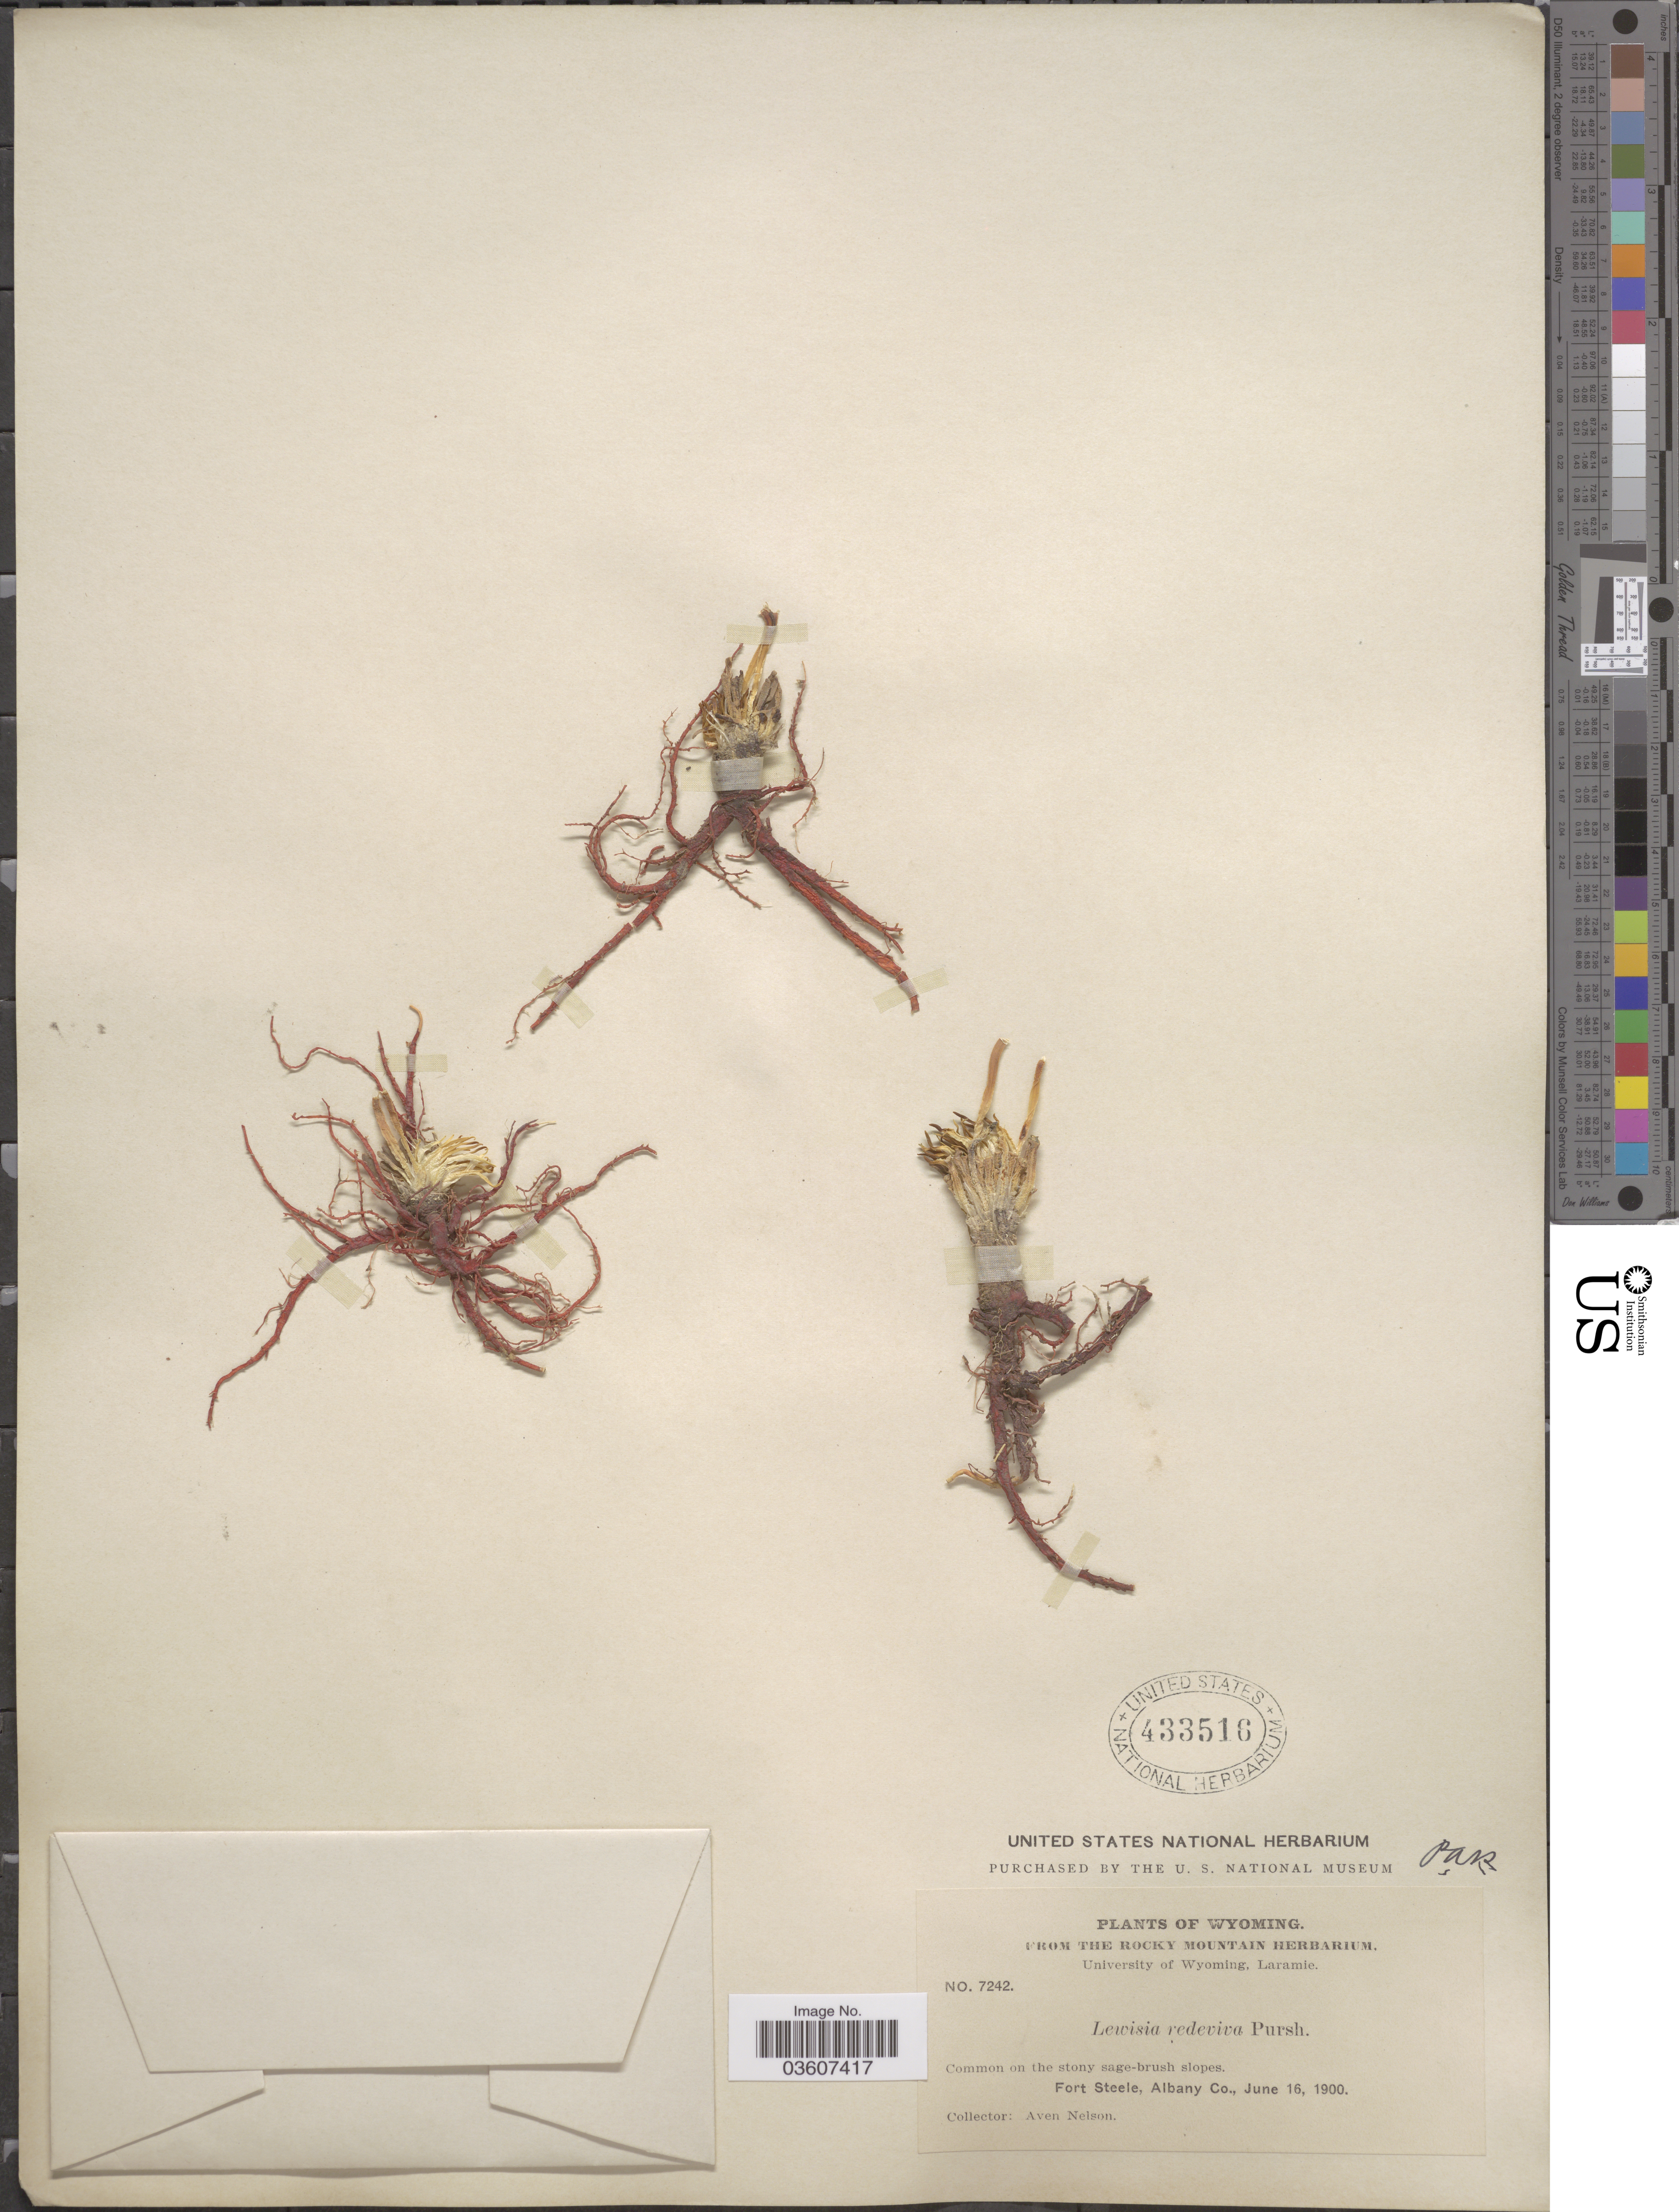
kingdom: Plantae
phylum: Tracheophyta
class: Magnoliopsida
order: Caryophyllales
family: Montiaceae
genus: Lewisia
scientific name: Lewisia rediviva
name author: Pursh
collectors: A. Nelson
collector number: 7242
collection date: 1900-06-16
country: United States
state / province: Wyoming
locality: Fort Steele, Albany Co.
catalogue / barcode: US 433516